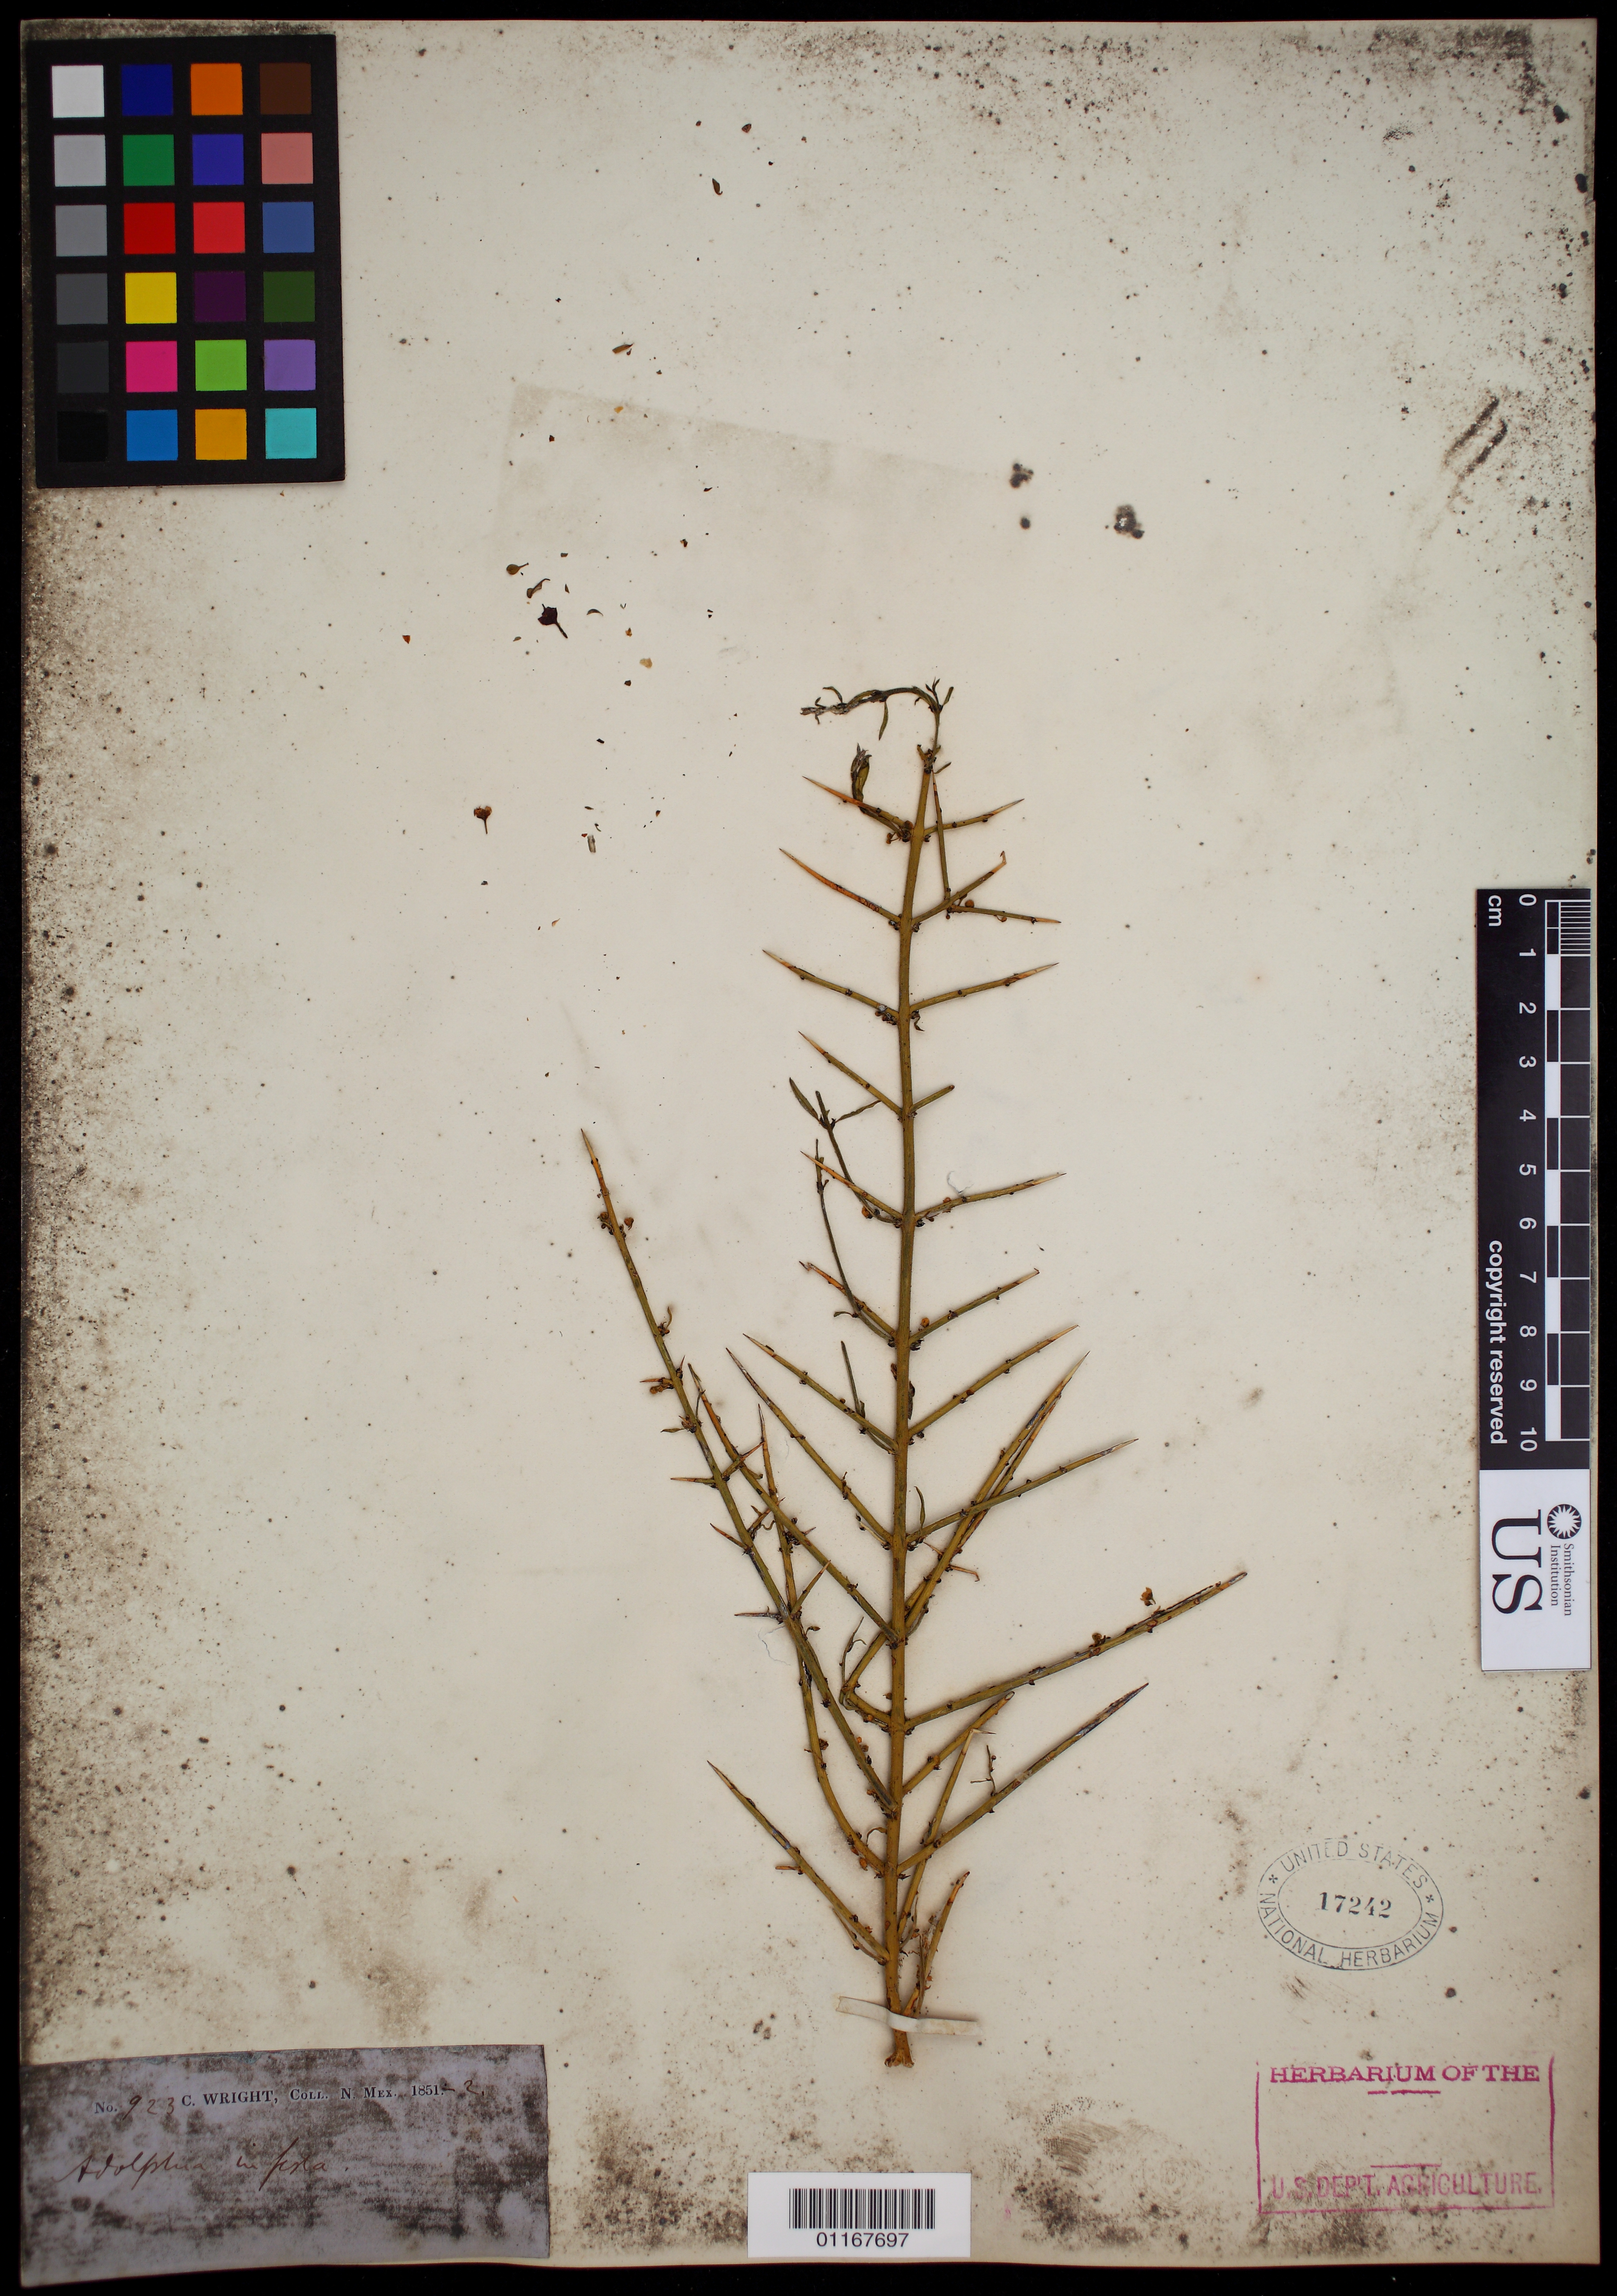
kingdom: Plantae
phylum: Tracheophyta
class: Magnoliopsida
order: Rosales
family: Rhamnaceae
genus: Adolphia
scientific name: Adolphia infesta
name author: (Kunth) Meisn.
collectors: C. Wright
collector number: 923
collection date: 1851/1852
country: United States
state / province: New Mexico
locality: "N. Mex." [=northern Mexico or New Mexico? either way possibly referring to present-day Arizona or Texas]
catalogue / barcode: US 17242